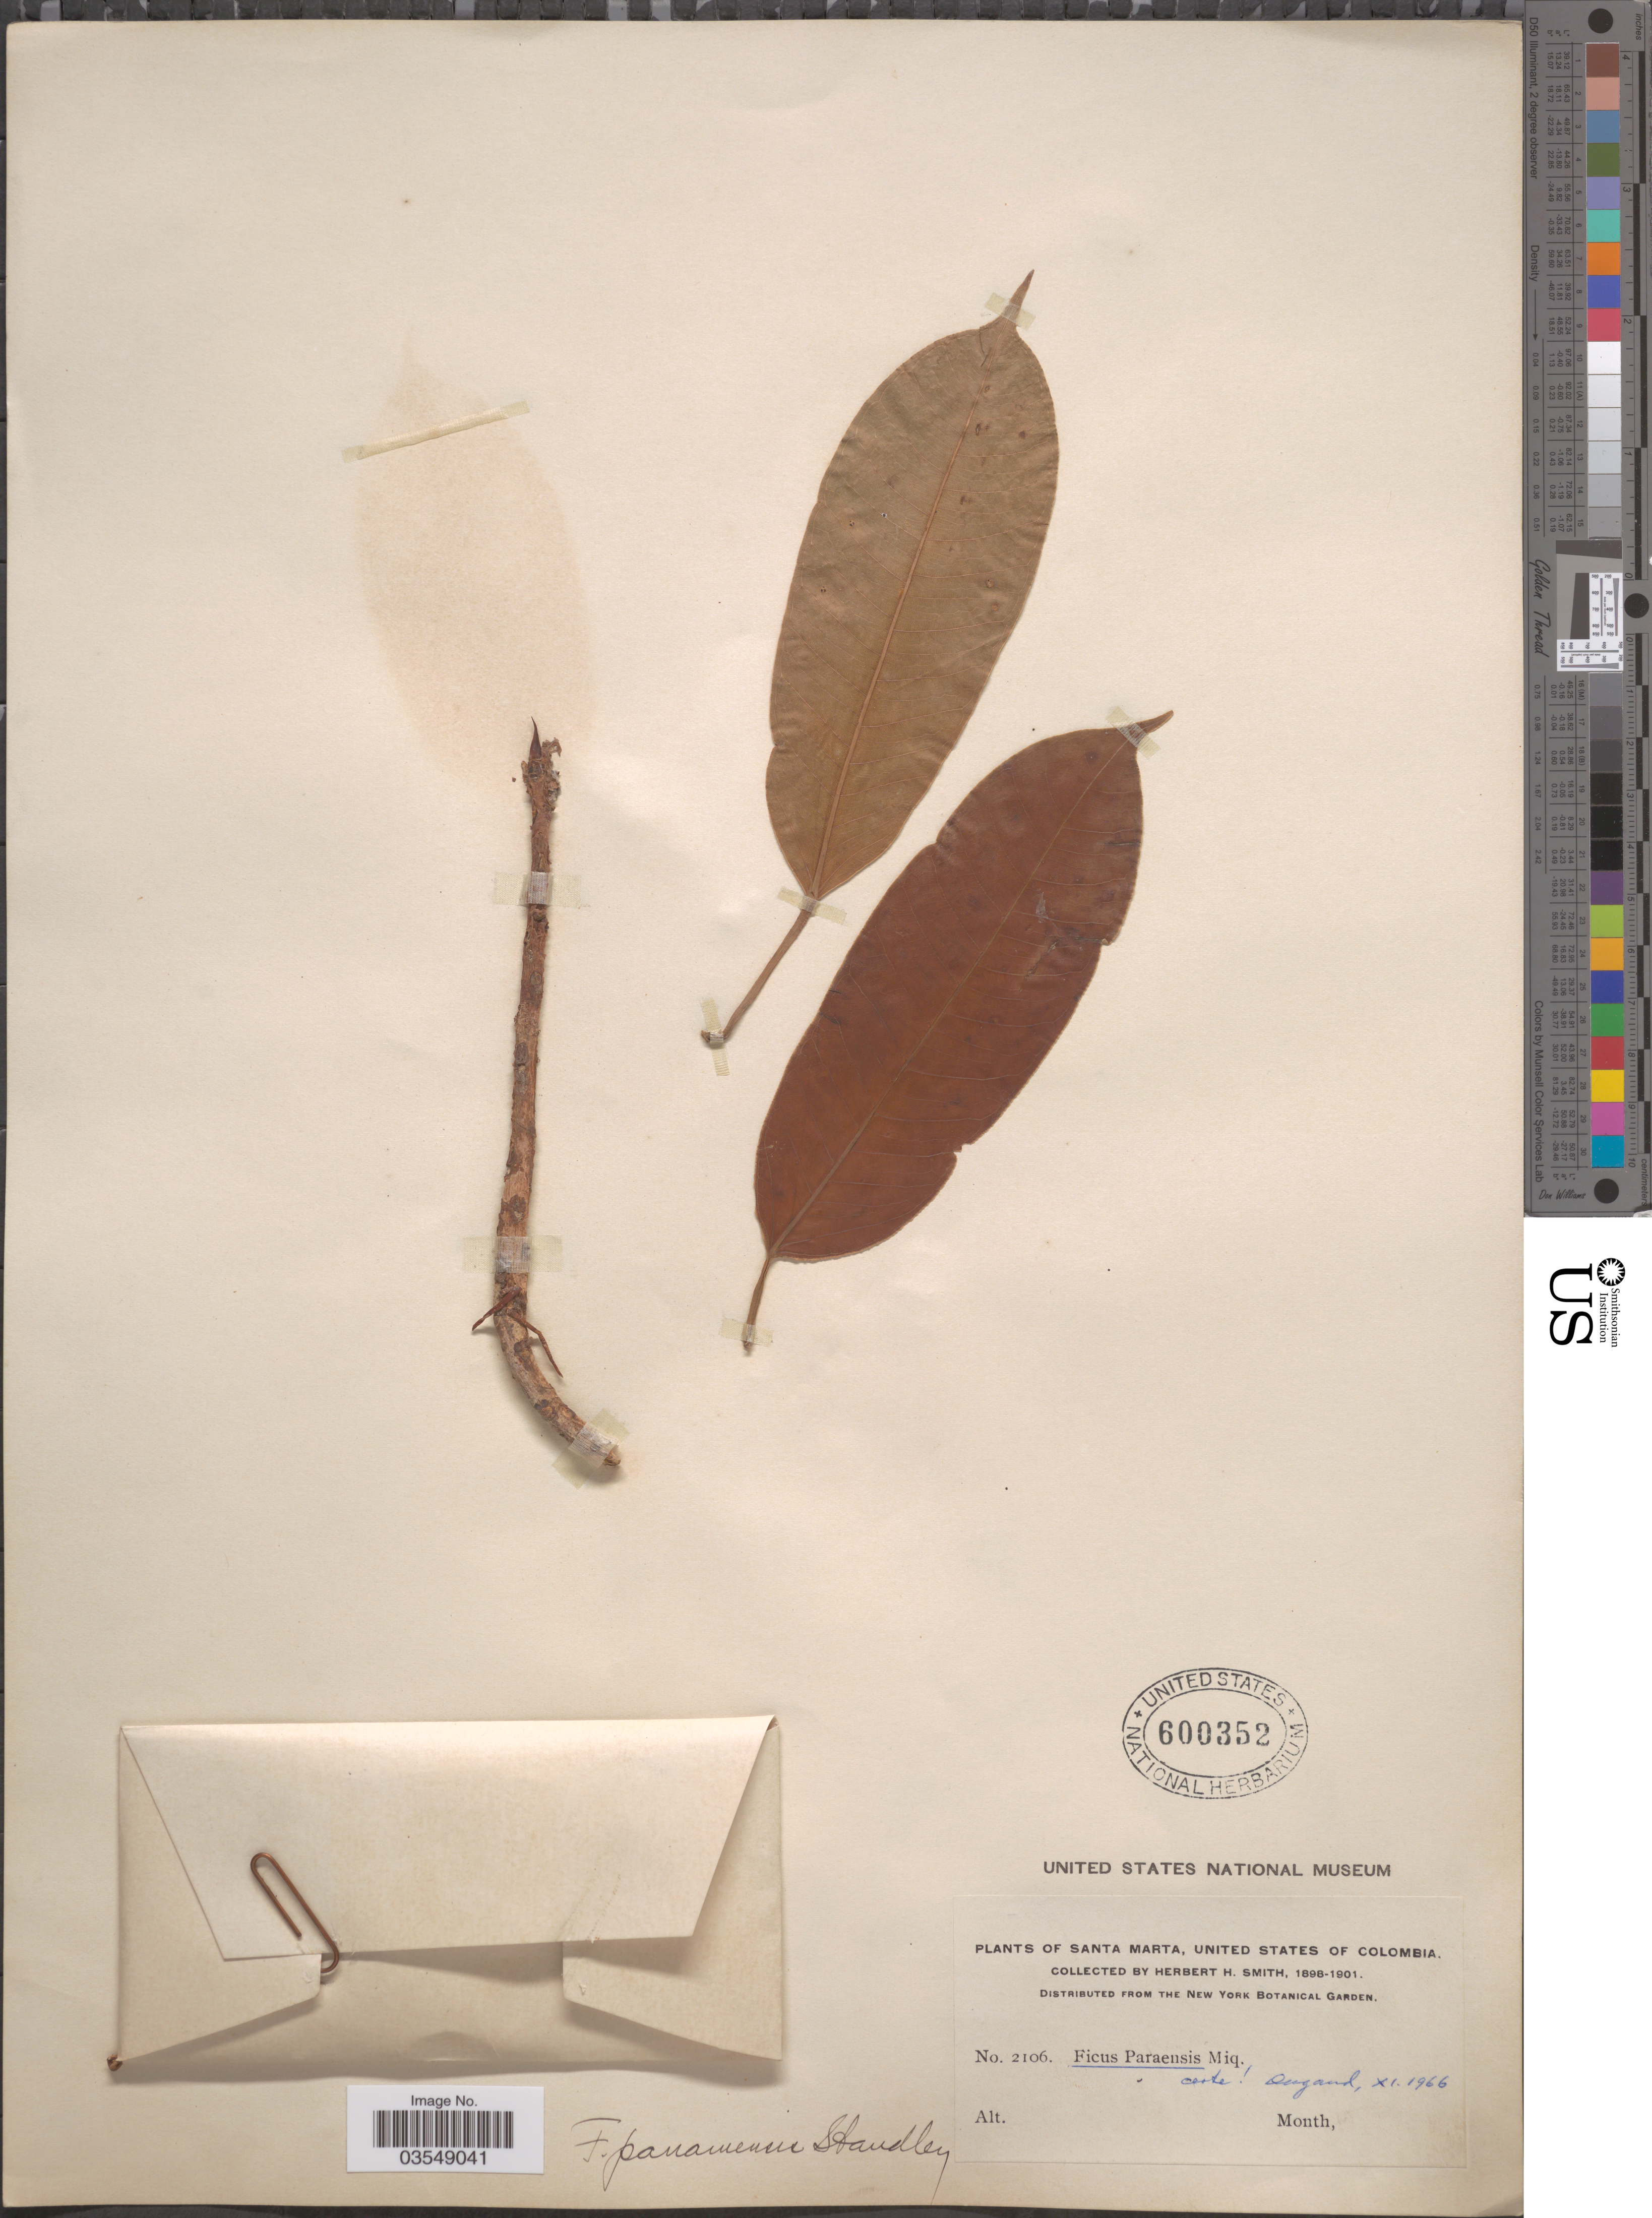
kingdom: Plantae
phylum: Tracheophyta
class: Magnoliopsida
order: Rosales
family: Moraceae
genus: Ficus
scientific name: Ficus paraensis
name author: (Miq.) Miq.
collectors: Herbert H. Smith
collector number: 2106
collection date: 1898/1901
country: Colombia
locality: Santa Marta, United States of Colombia.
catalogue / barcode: US 600352